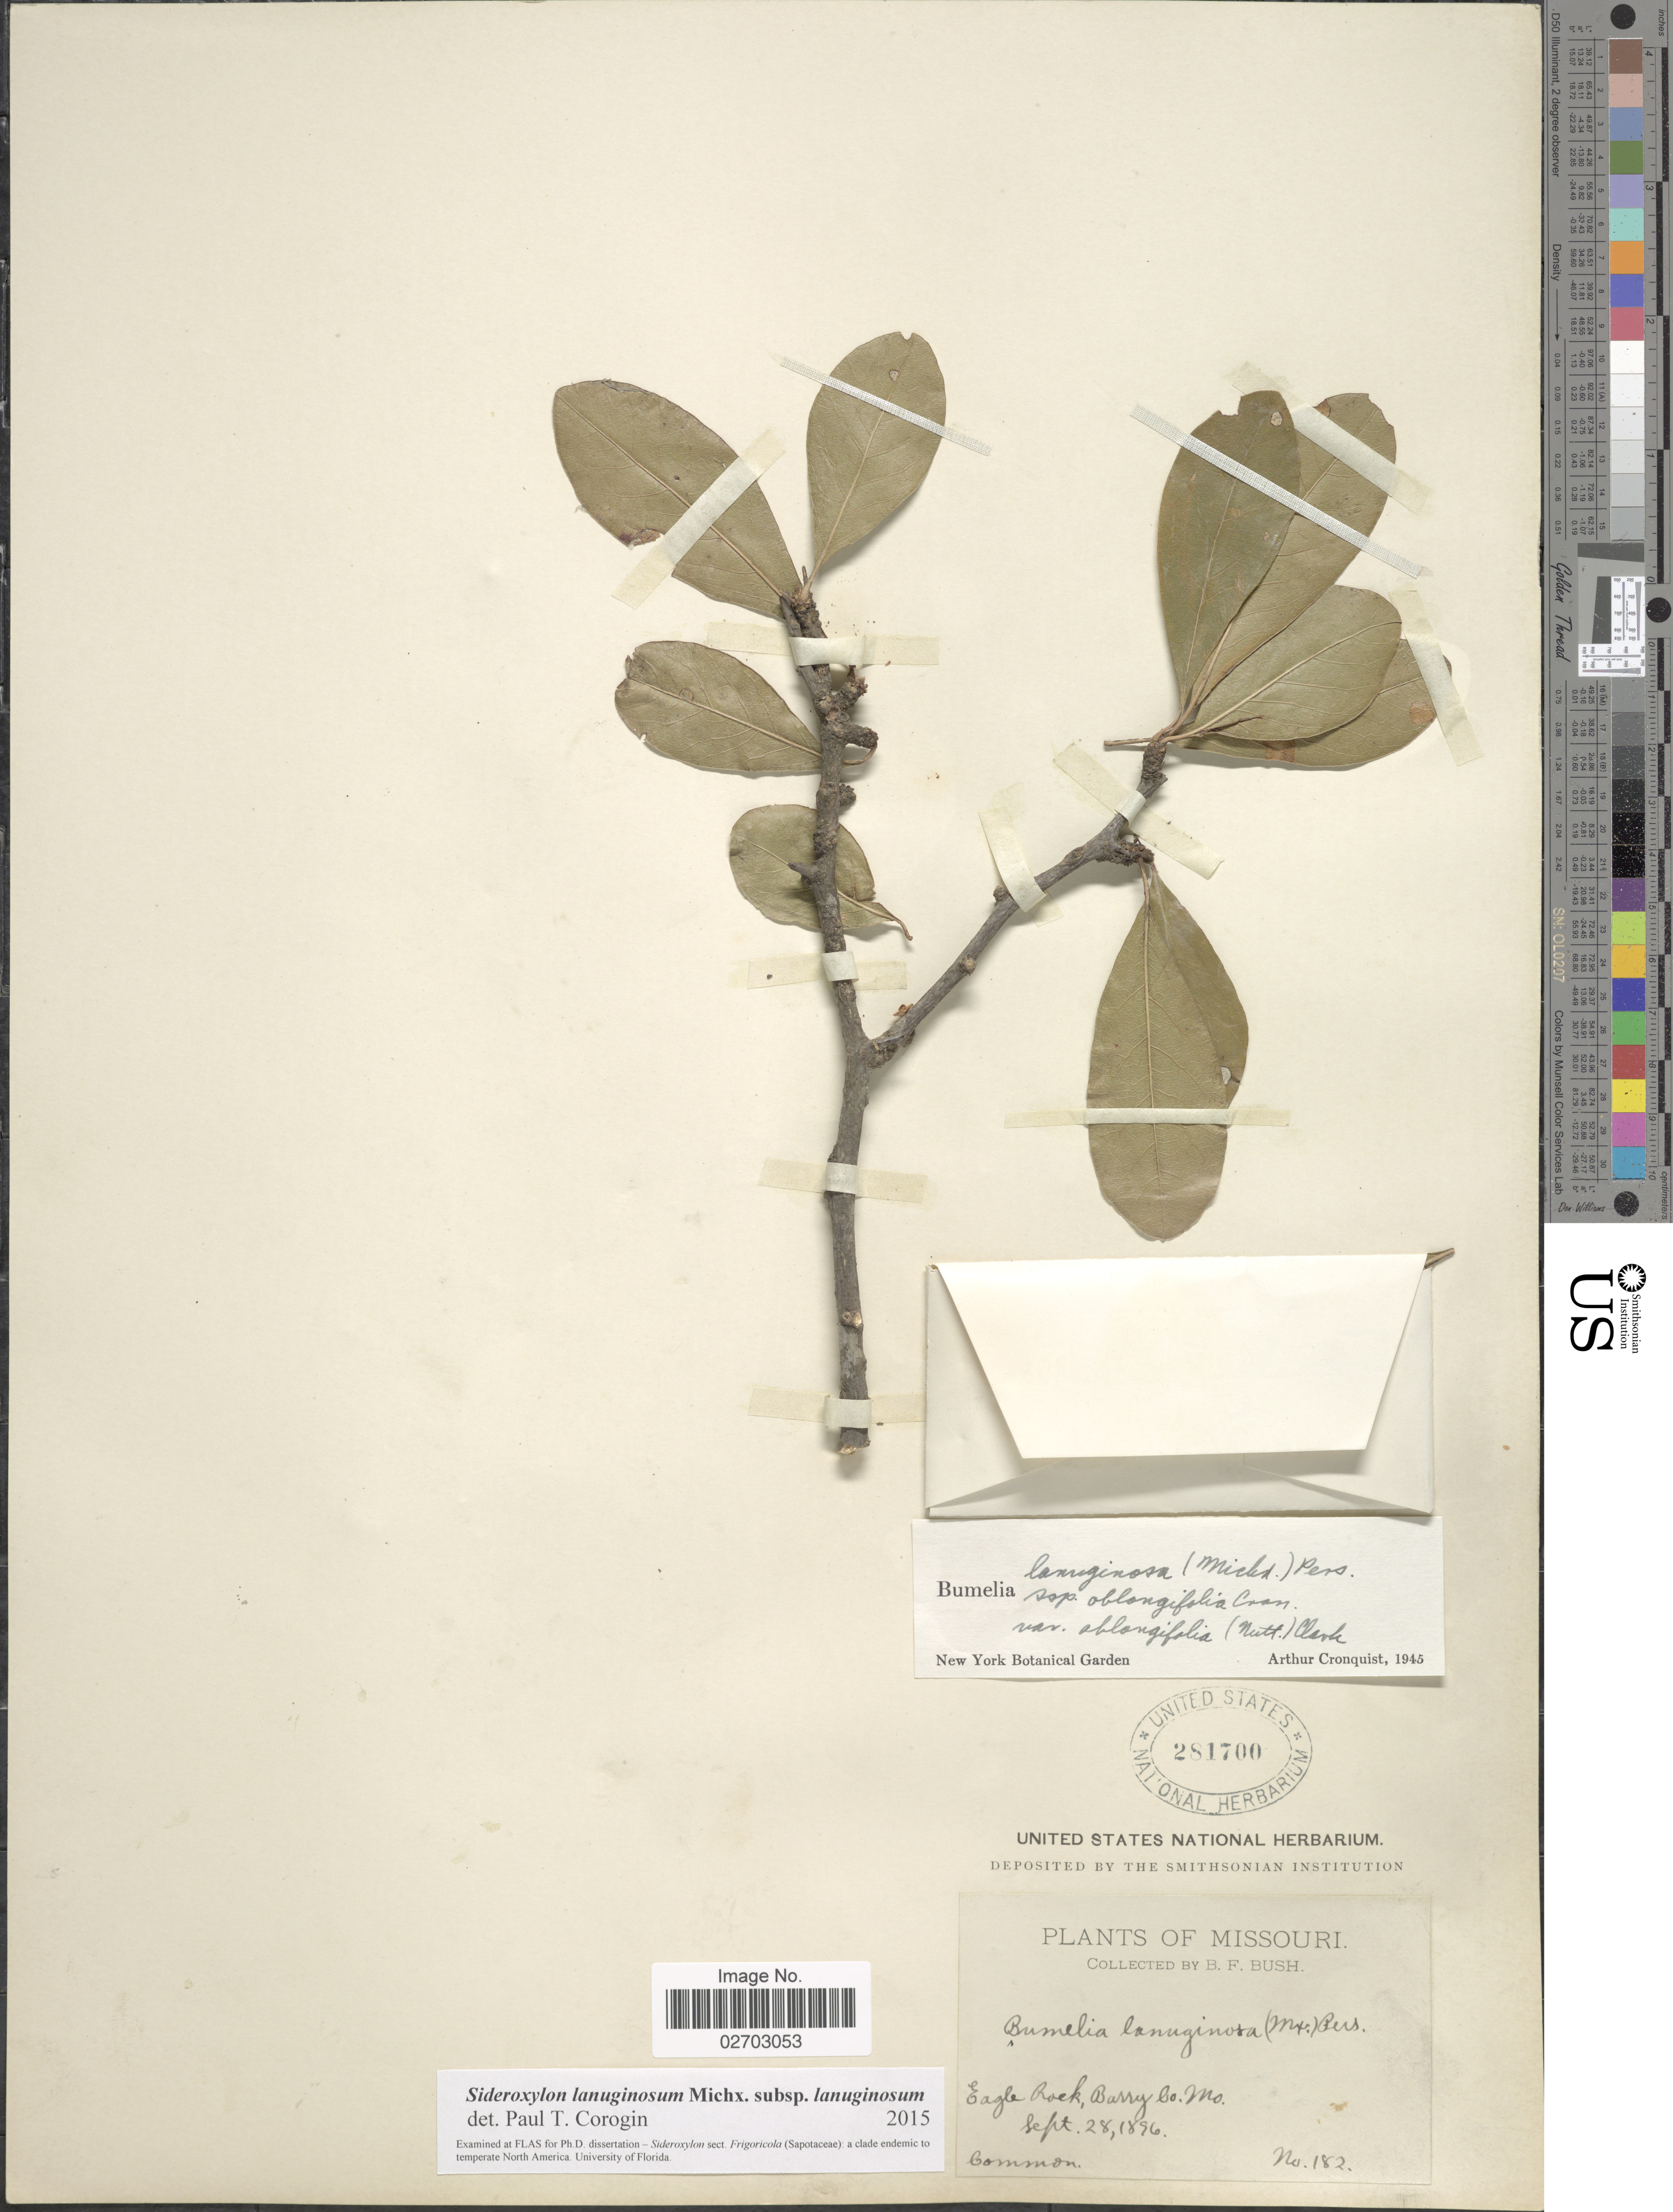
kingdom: Plantae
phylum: Tracheophyta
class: Magnoliopsida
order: Ericales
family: Sapotaceae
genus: Sideroxylon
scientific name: Sideroxylon lanuginosum subsp. lanuginosum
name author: Michx.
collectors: B. F. Bush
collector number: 182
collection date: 1896-09-28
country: United States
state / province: Missouri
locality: Eagle Rock, Barry Co.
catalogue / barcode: US 281700